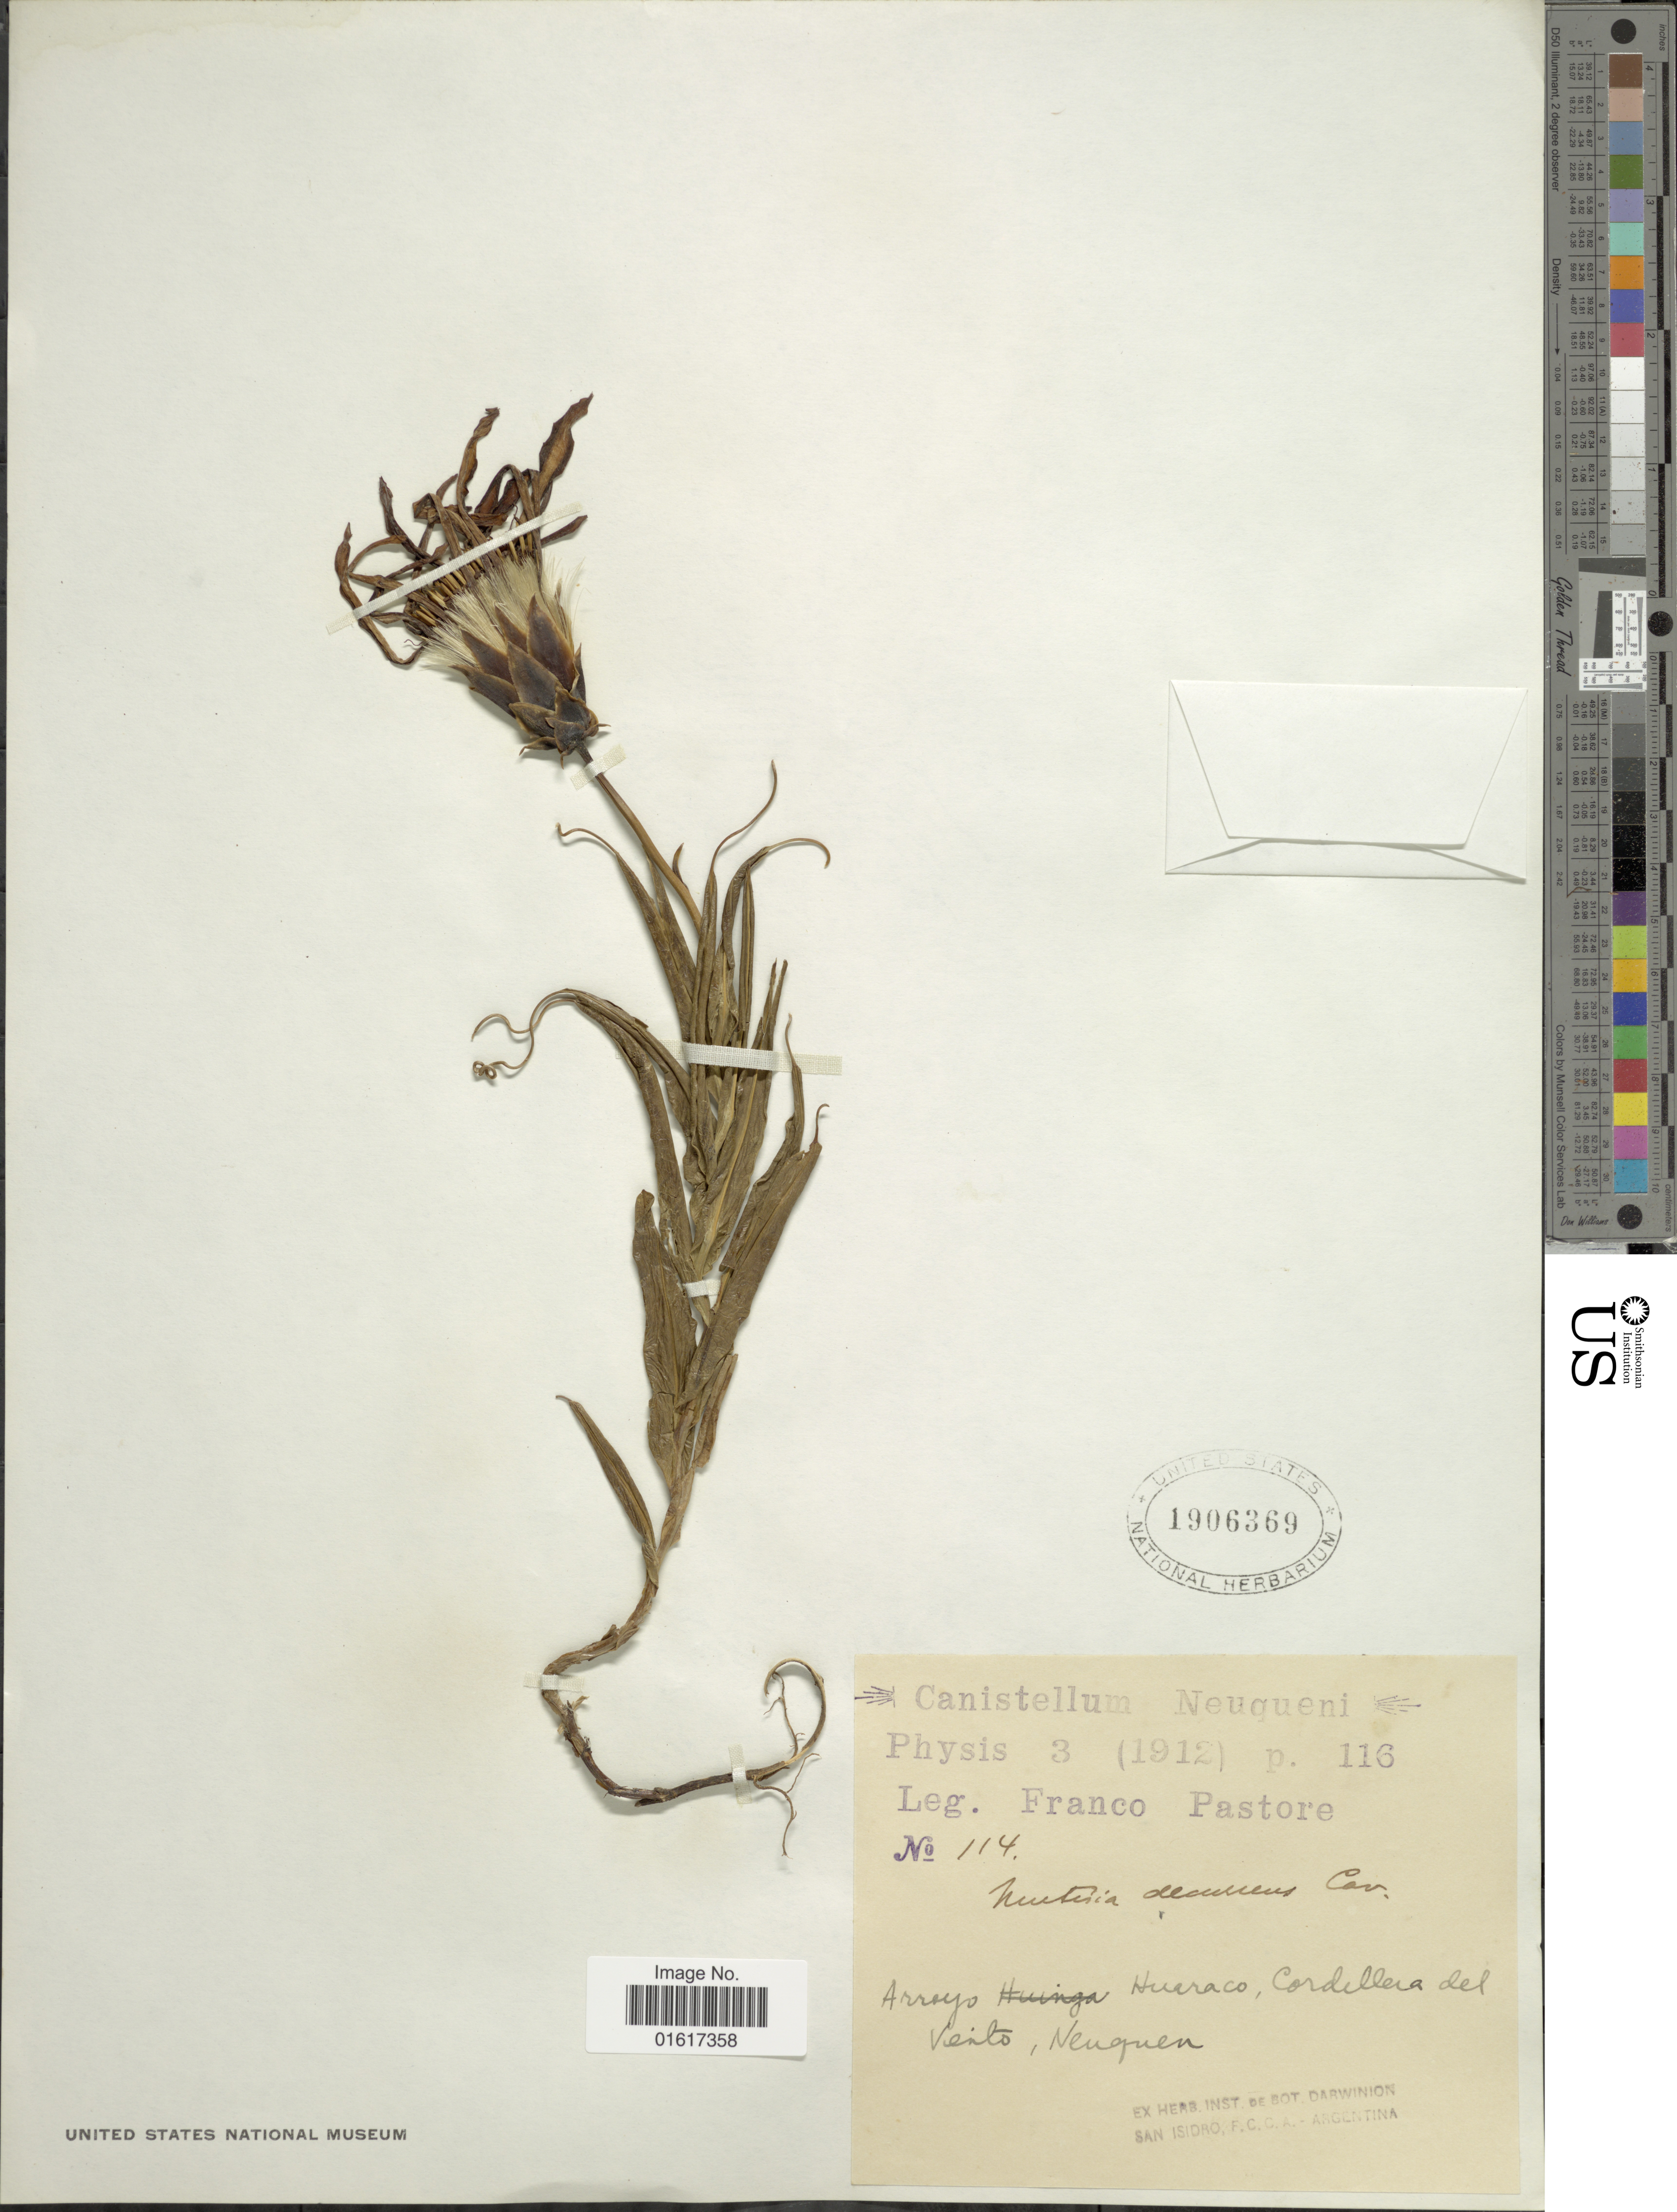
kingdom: Plantae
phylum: Tracheophyta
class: Magnoliopsida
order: Asterales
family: Asteraceae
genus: Mutisia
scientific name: Mutisia decurrens var. decurrens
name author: Cav.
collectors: F. Pastore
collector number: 114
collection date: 1912-03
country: Argentina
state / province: Neuquen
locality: Arroyo Huaraco, Cordillera del Viento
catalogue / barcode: US 1906369